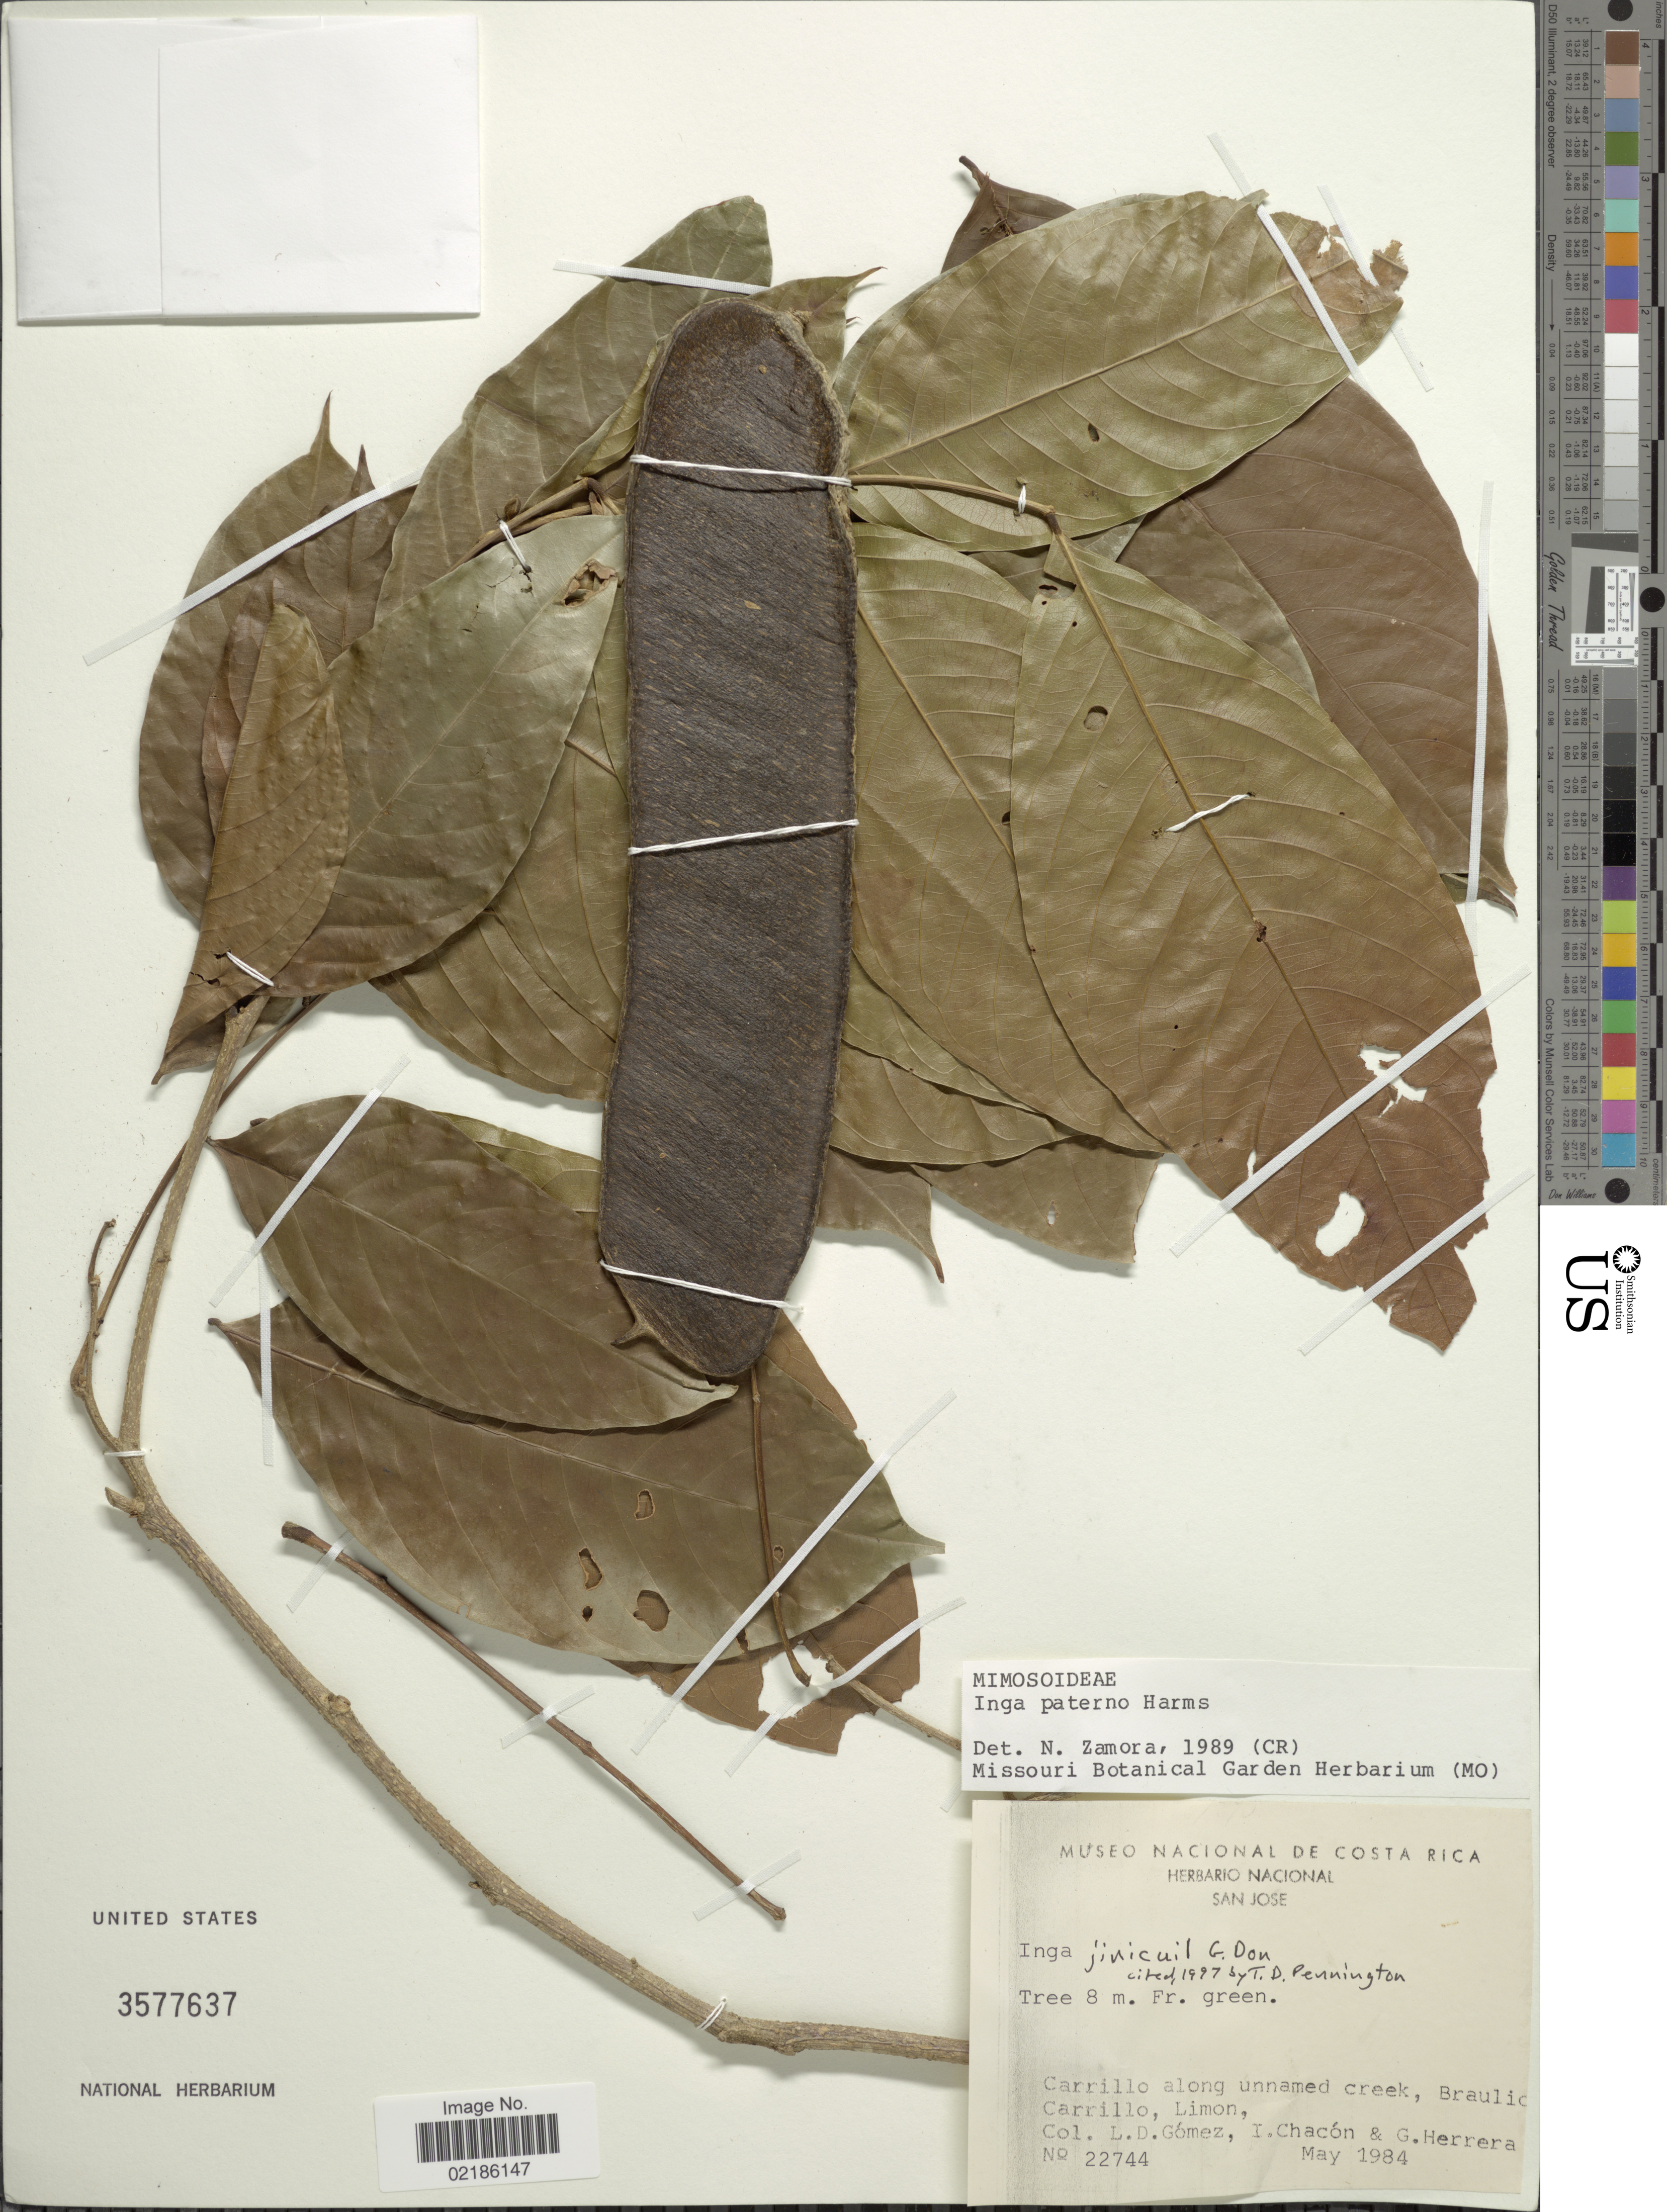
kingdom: Plantae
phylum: Tracheophyta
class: Magnoliopsida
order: Fabales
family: Fabaceae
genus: Inga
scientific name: Inga jinicuil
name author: Schltdl. & Cham. ex G. Don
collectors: L. Gomez, I. Chacón & G. Herrera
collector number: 22744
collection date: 1984-05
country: Costa Rica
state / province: Limón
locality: Carrillo along unnamed creek, Braulio Carrillo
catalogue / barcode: US 3577637